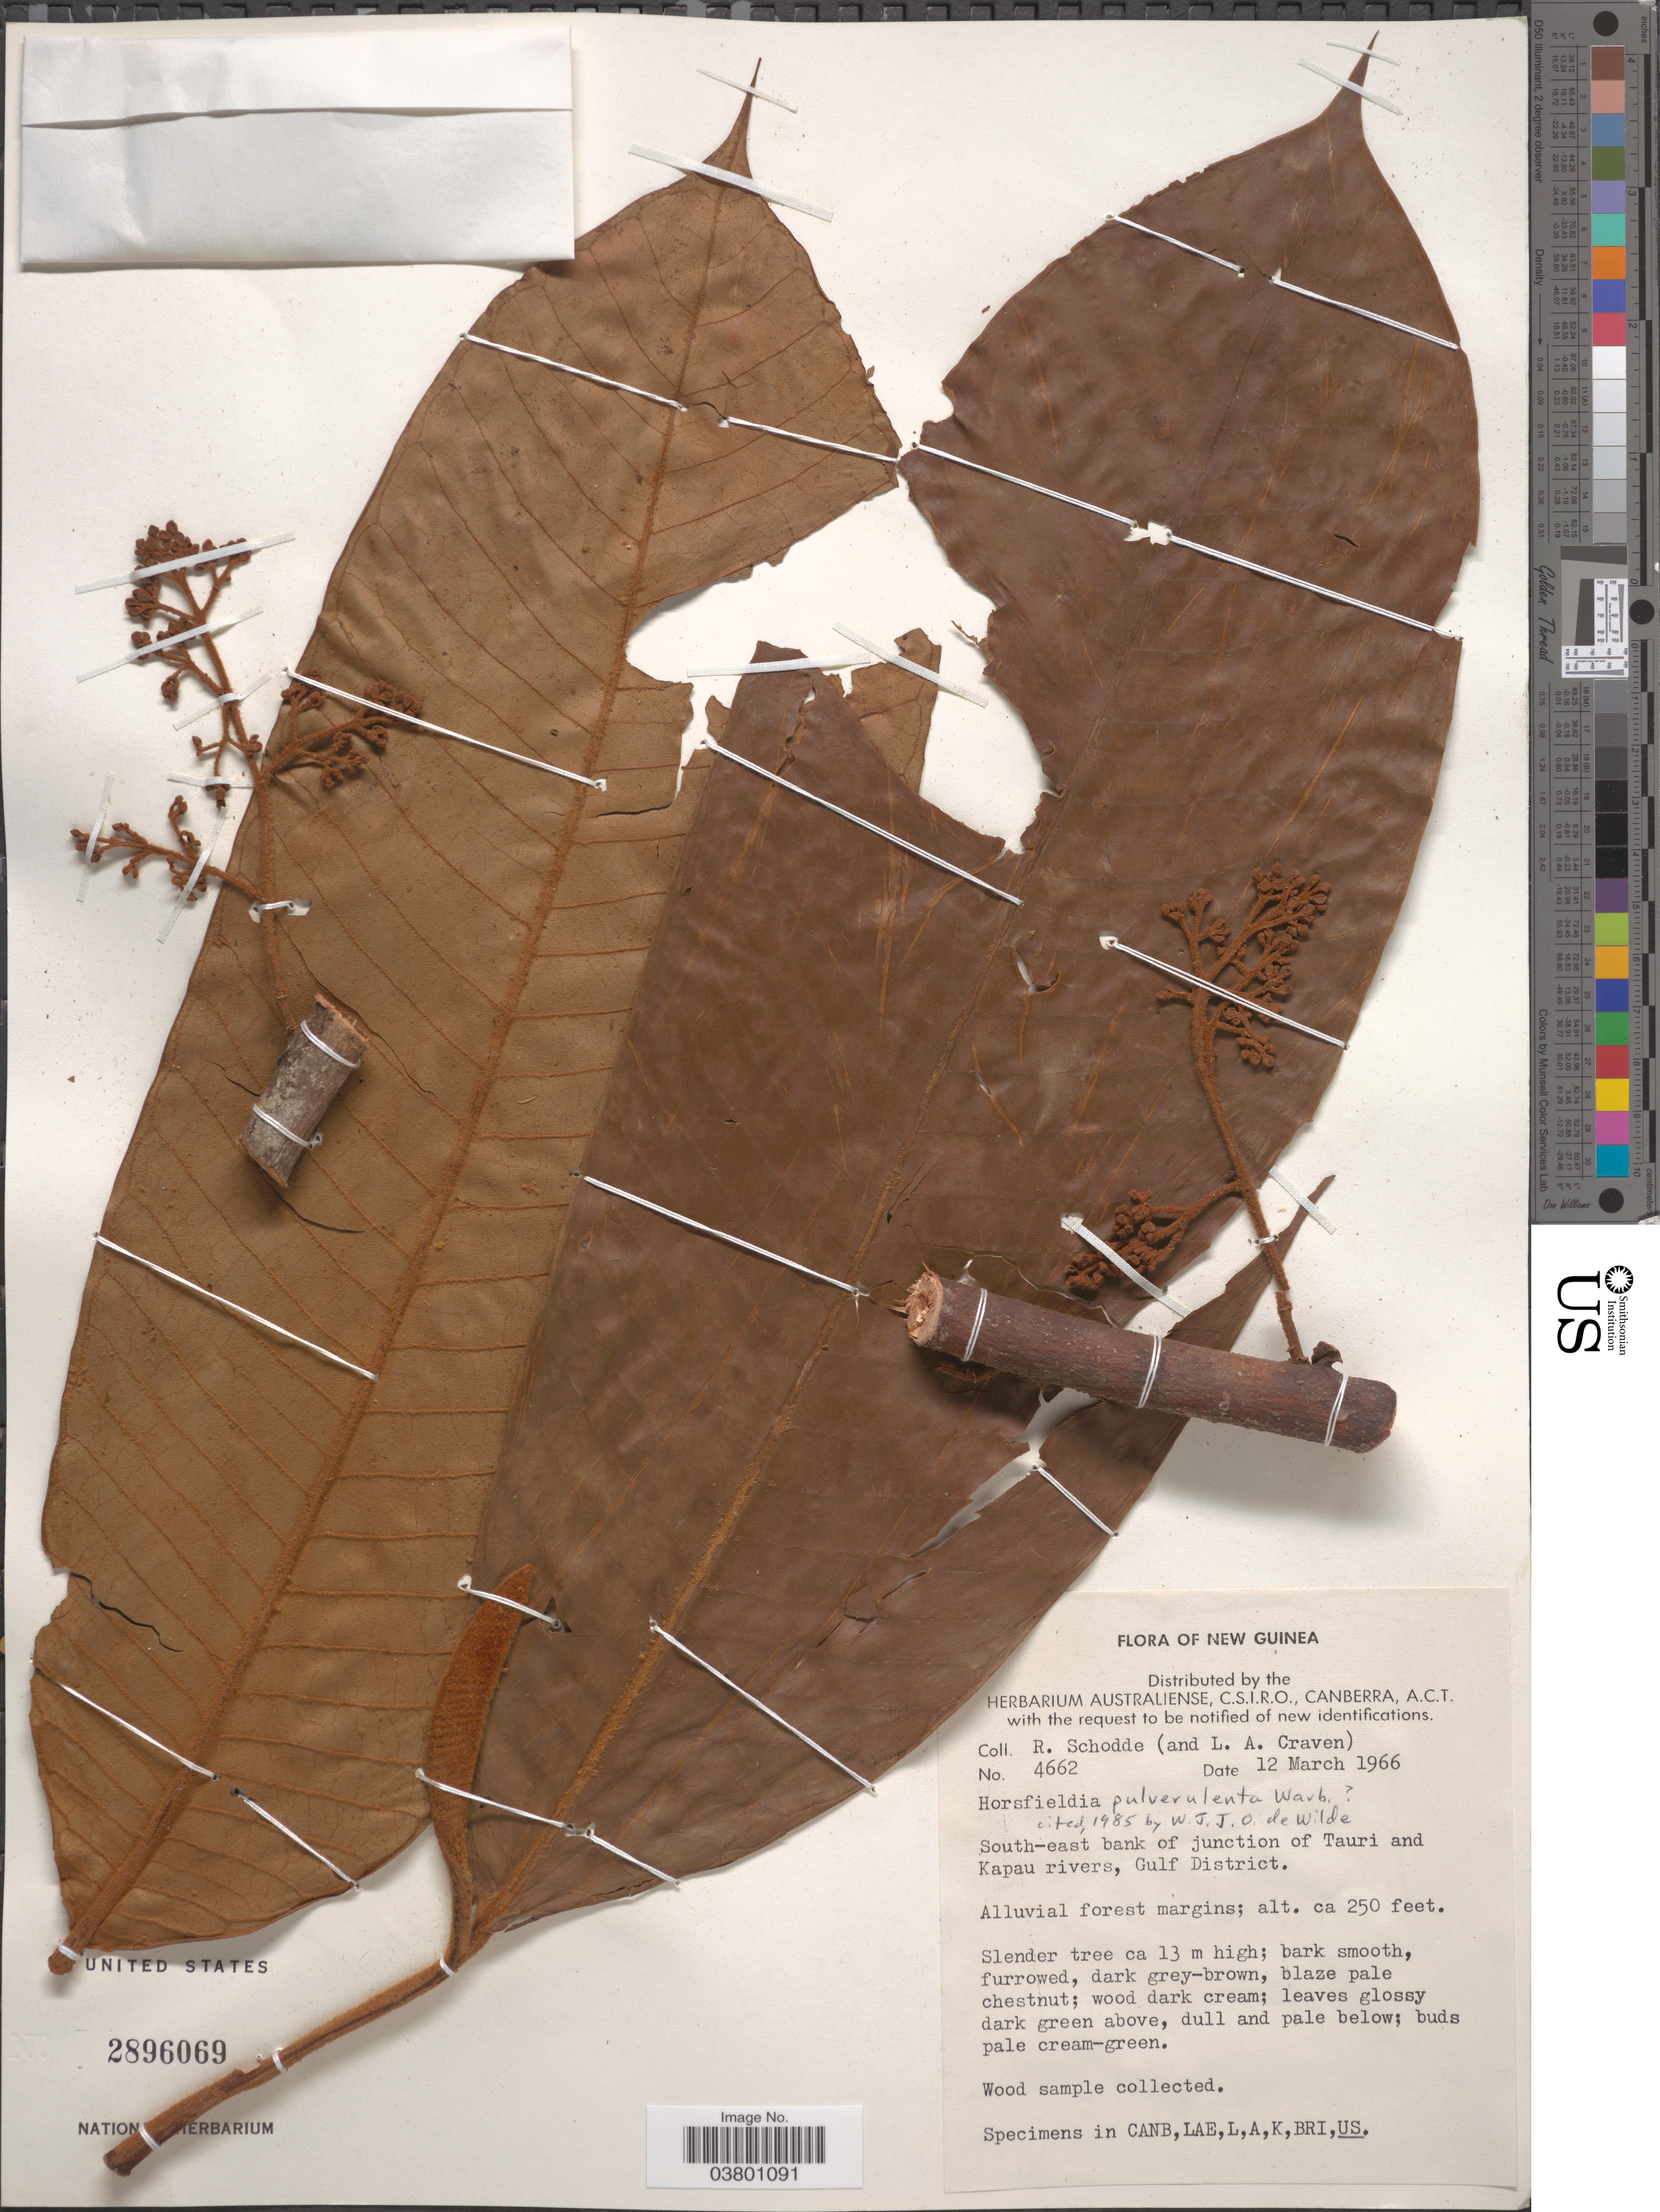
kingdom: Plantae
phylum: Tracheophyta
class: Magnoliopsida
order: Magnoliales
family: Myristicaceae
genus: Horsfieldia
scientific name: Horsfieldia pulverulenta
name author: Warb.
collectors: R. Schodde & L. A. Craven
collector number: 4662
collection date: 1966-03-12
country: Papua New Guinea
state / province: Gulf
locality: New Guinea. South-east bank of junction of Tauri and Kapau rivers, Gulf District.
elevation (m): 76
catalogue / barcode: US 2896069